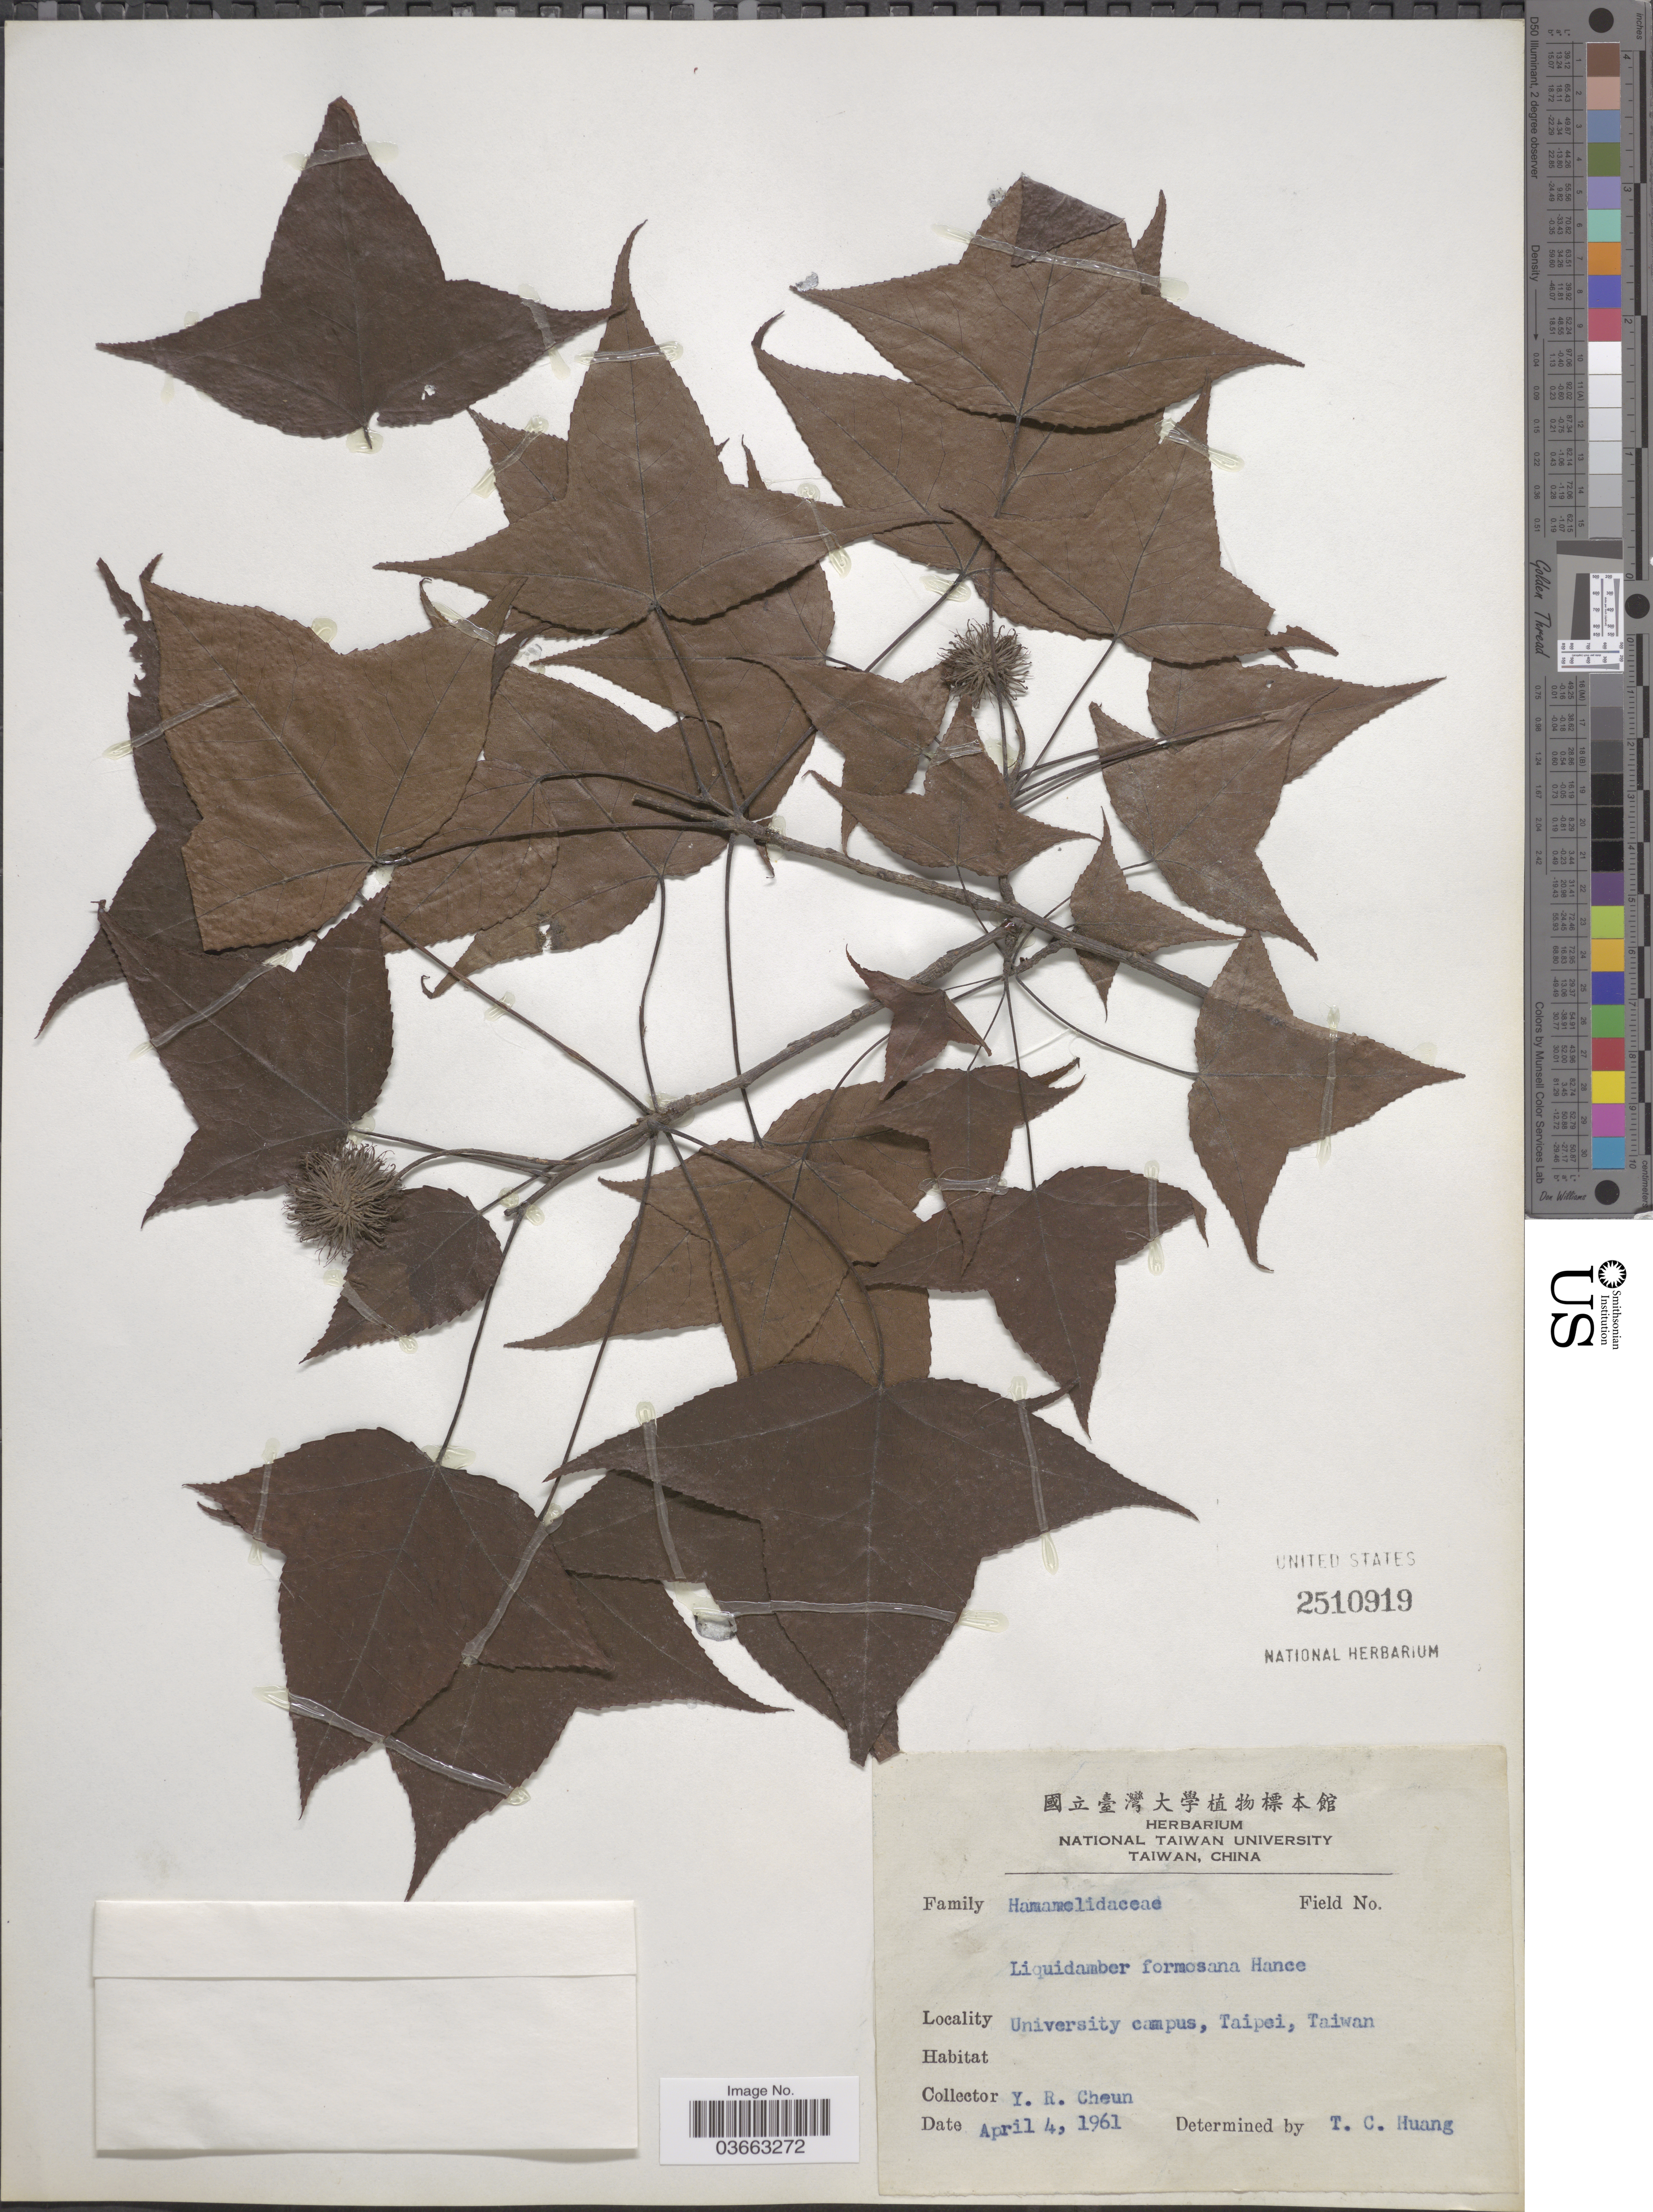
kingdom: Plantae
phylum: Tracheophyta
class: Magnoliopsida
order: Saxifragales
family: Altingiaceae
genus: Liquidambar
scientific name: Liquidambar formosana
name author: Hance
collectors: Y. Cheun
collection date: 1961-04-04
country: Taiwan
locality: University campus, Taipei.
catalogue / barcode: US 2510919